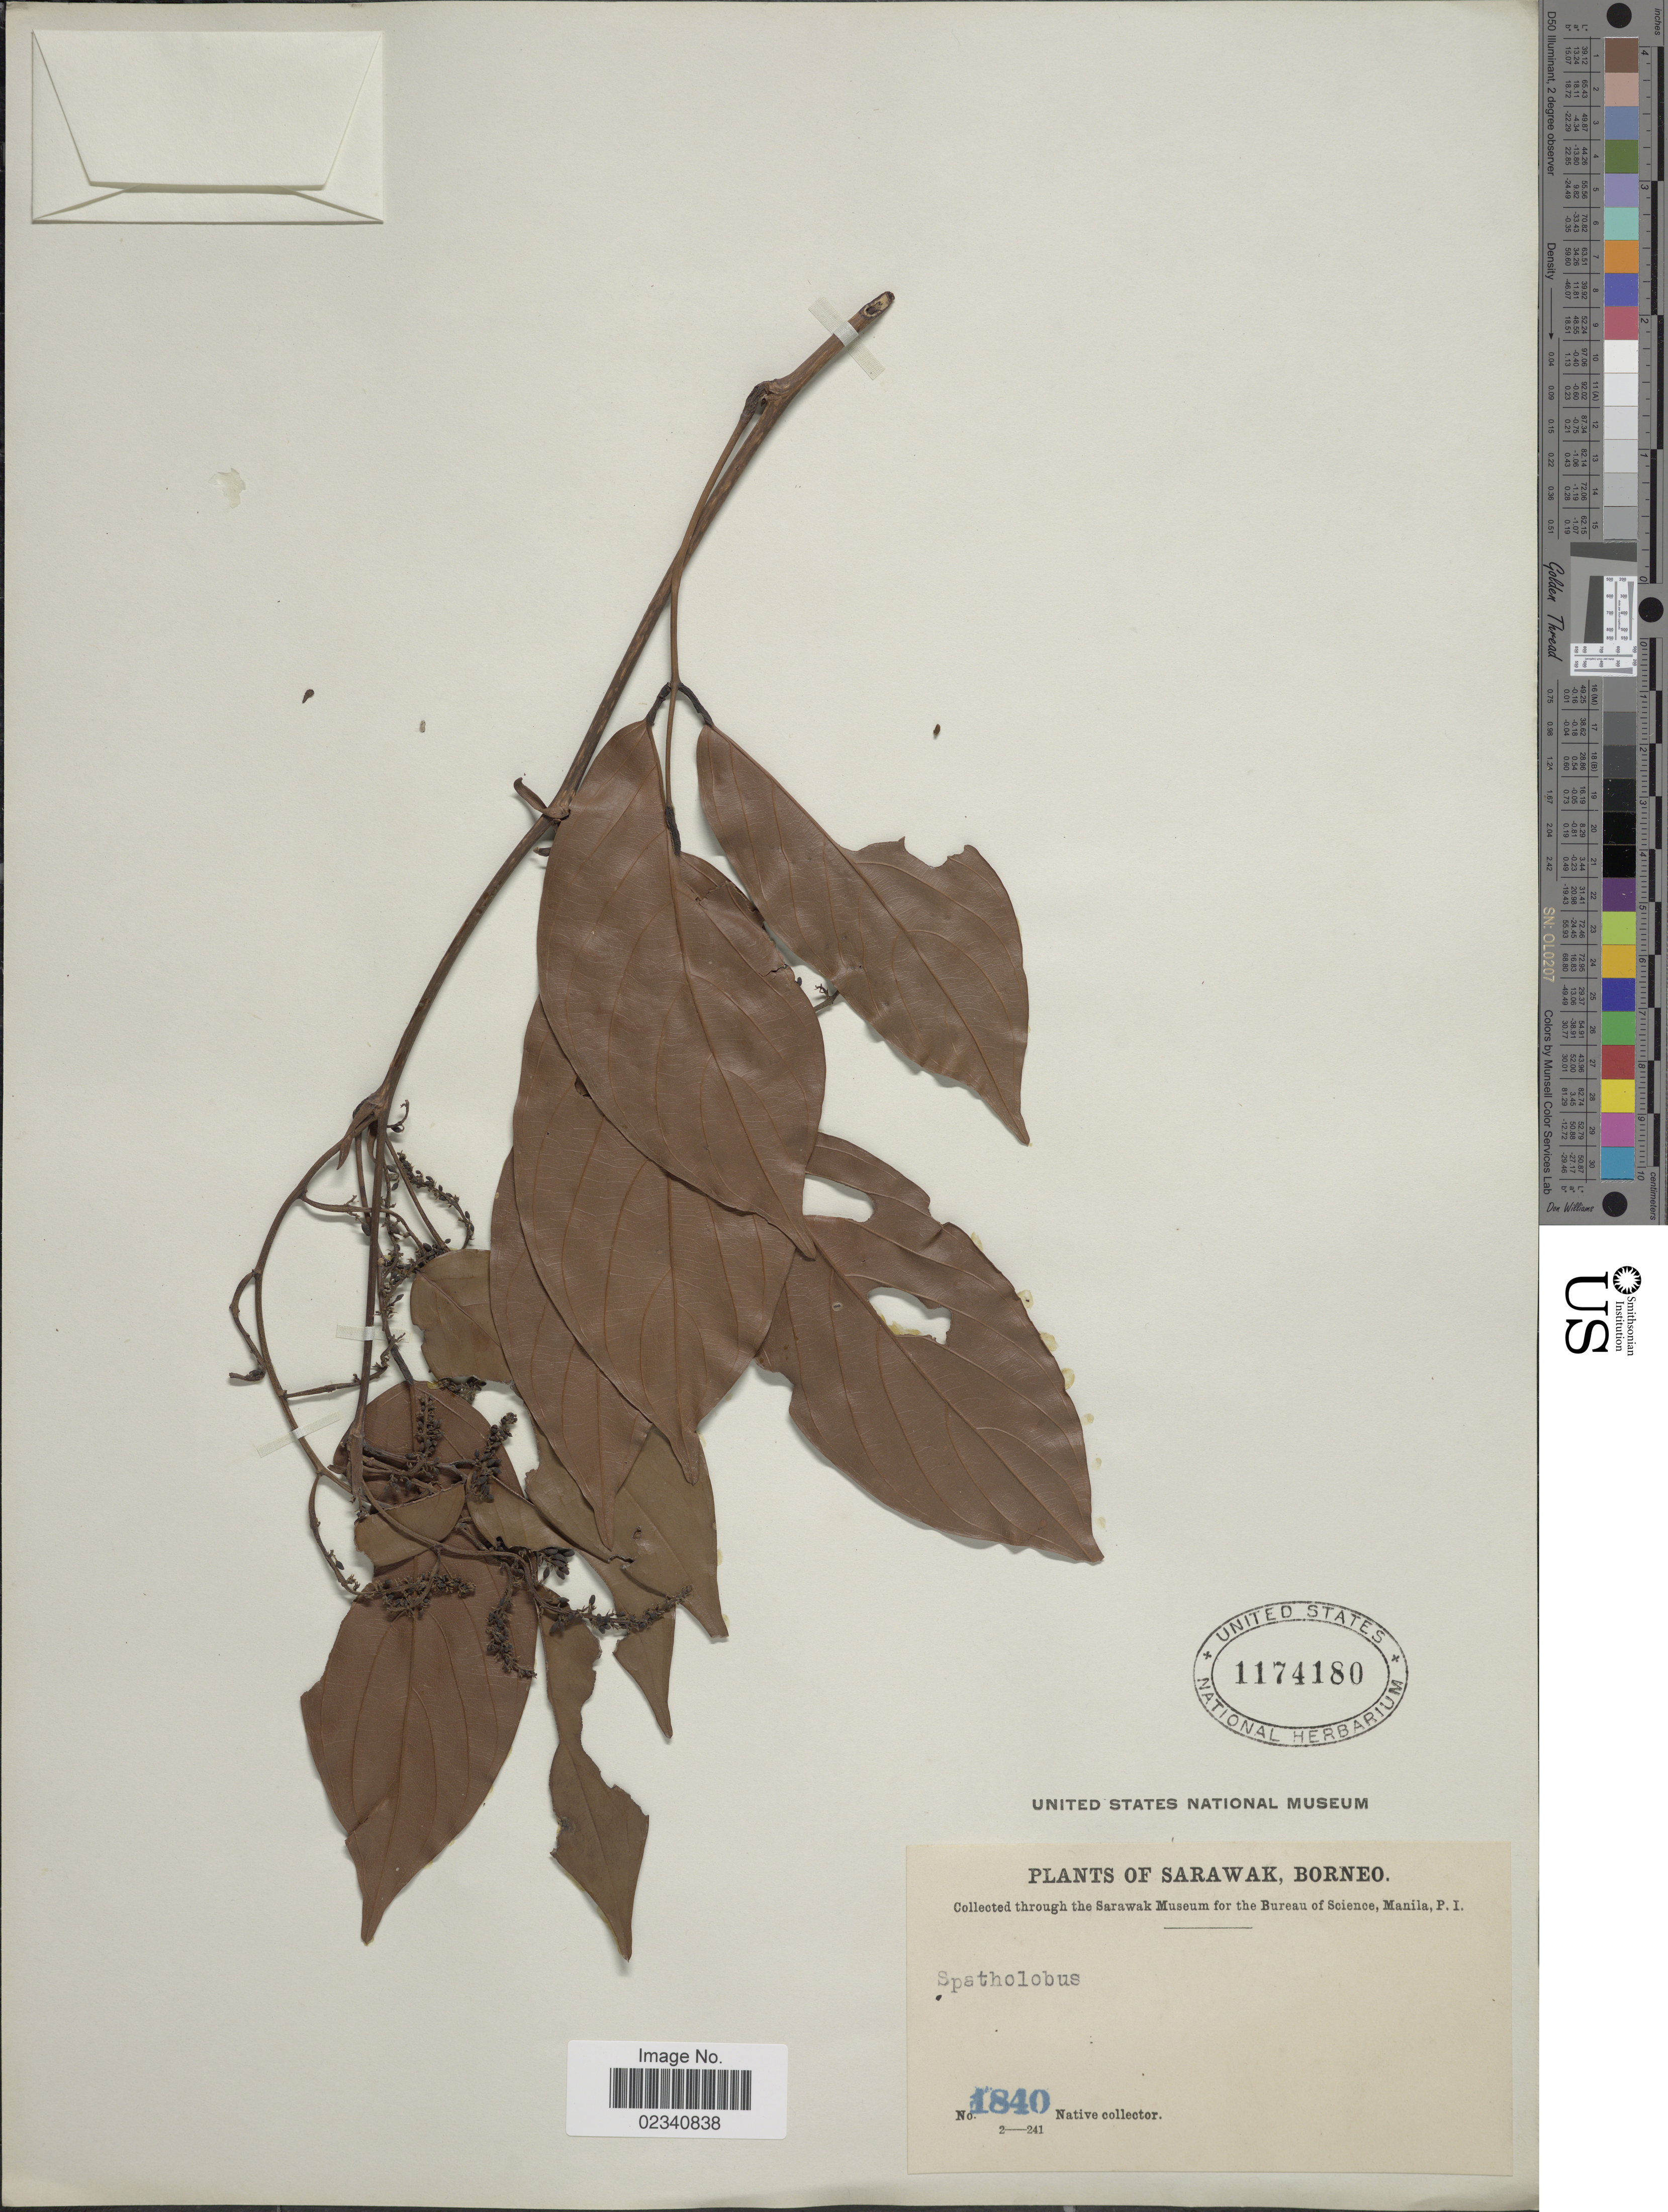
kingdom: Plantae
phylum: Tracheophyta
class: Magnoliopsida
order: Fabales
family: Fabaceae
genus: Spatholobus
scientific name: Spatholobus sp.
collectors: Native collector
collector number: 1840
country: Malaysia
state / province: Sarawak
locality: Sarawak, Borneo.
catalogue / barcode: US 1174180